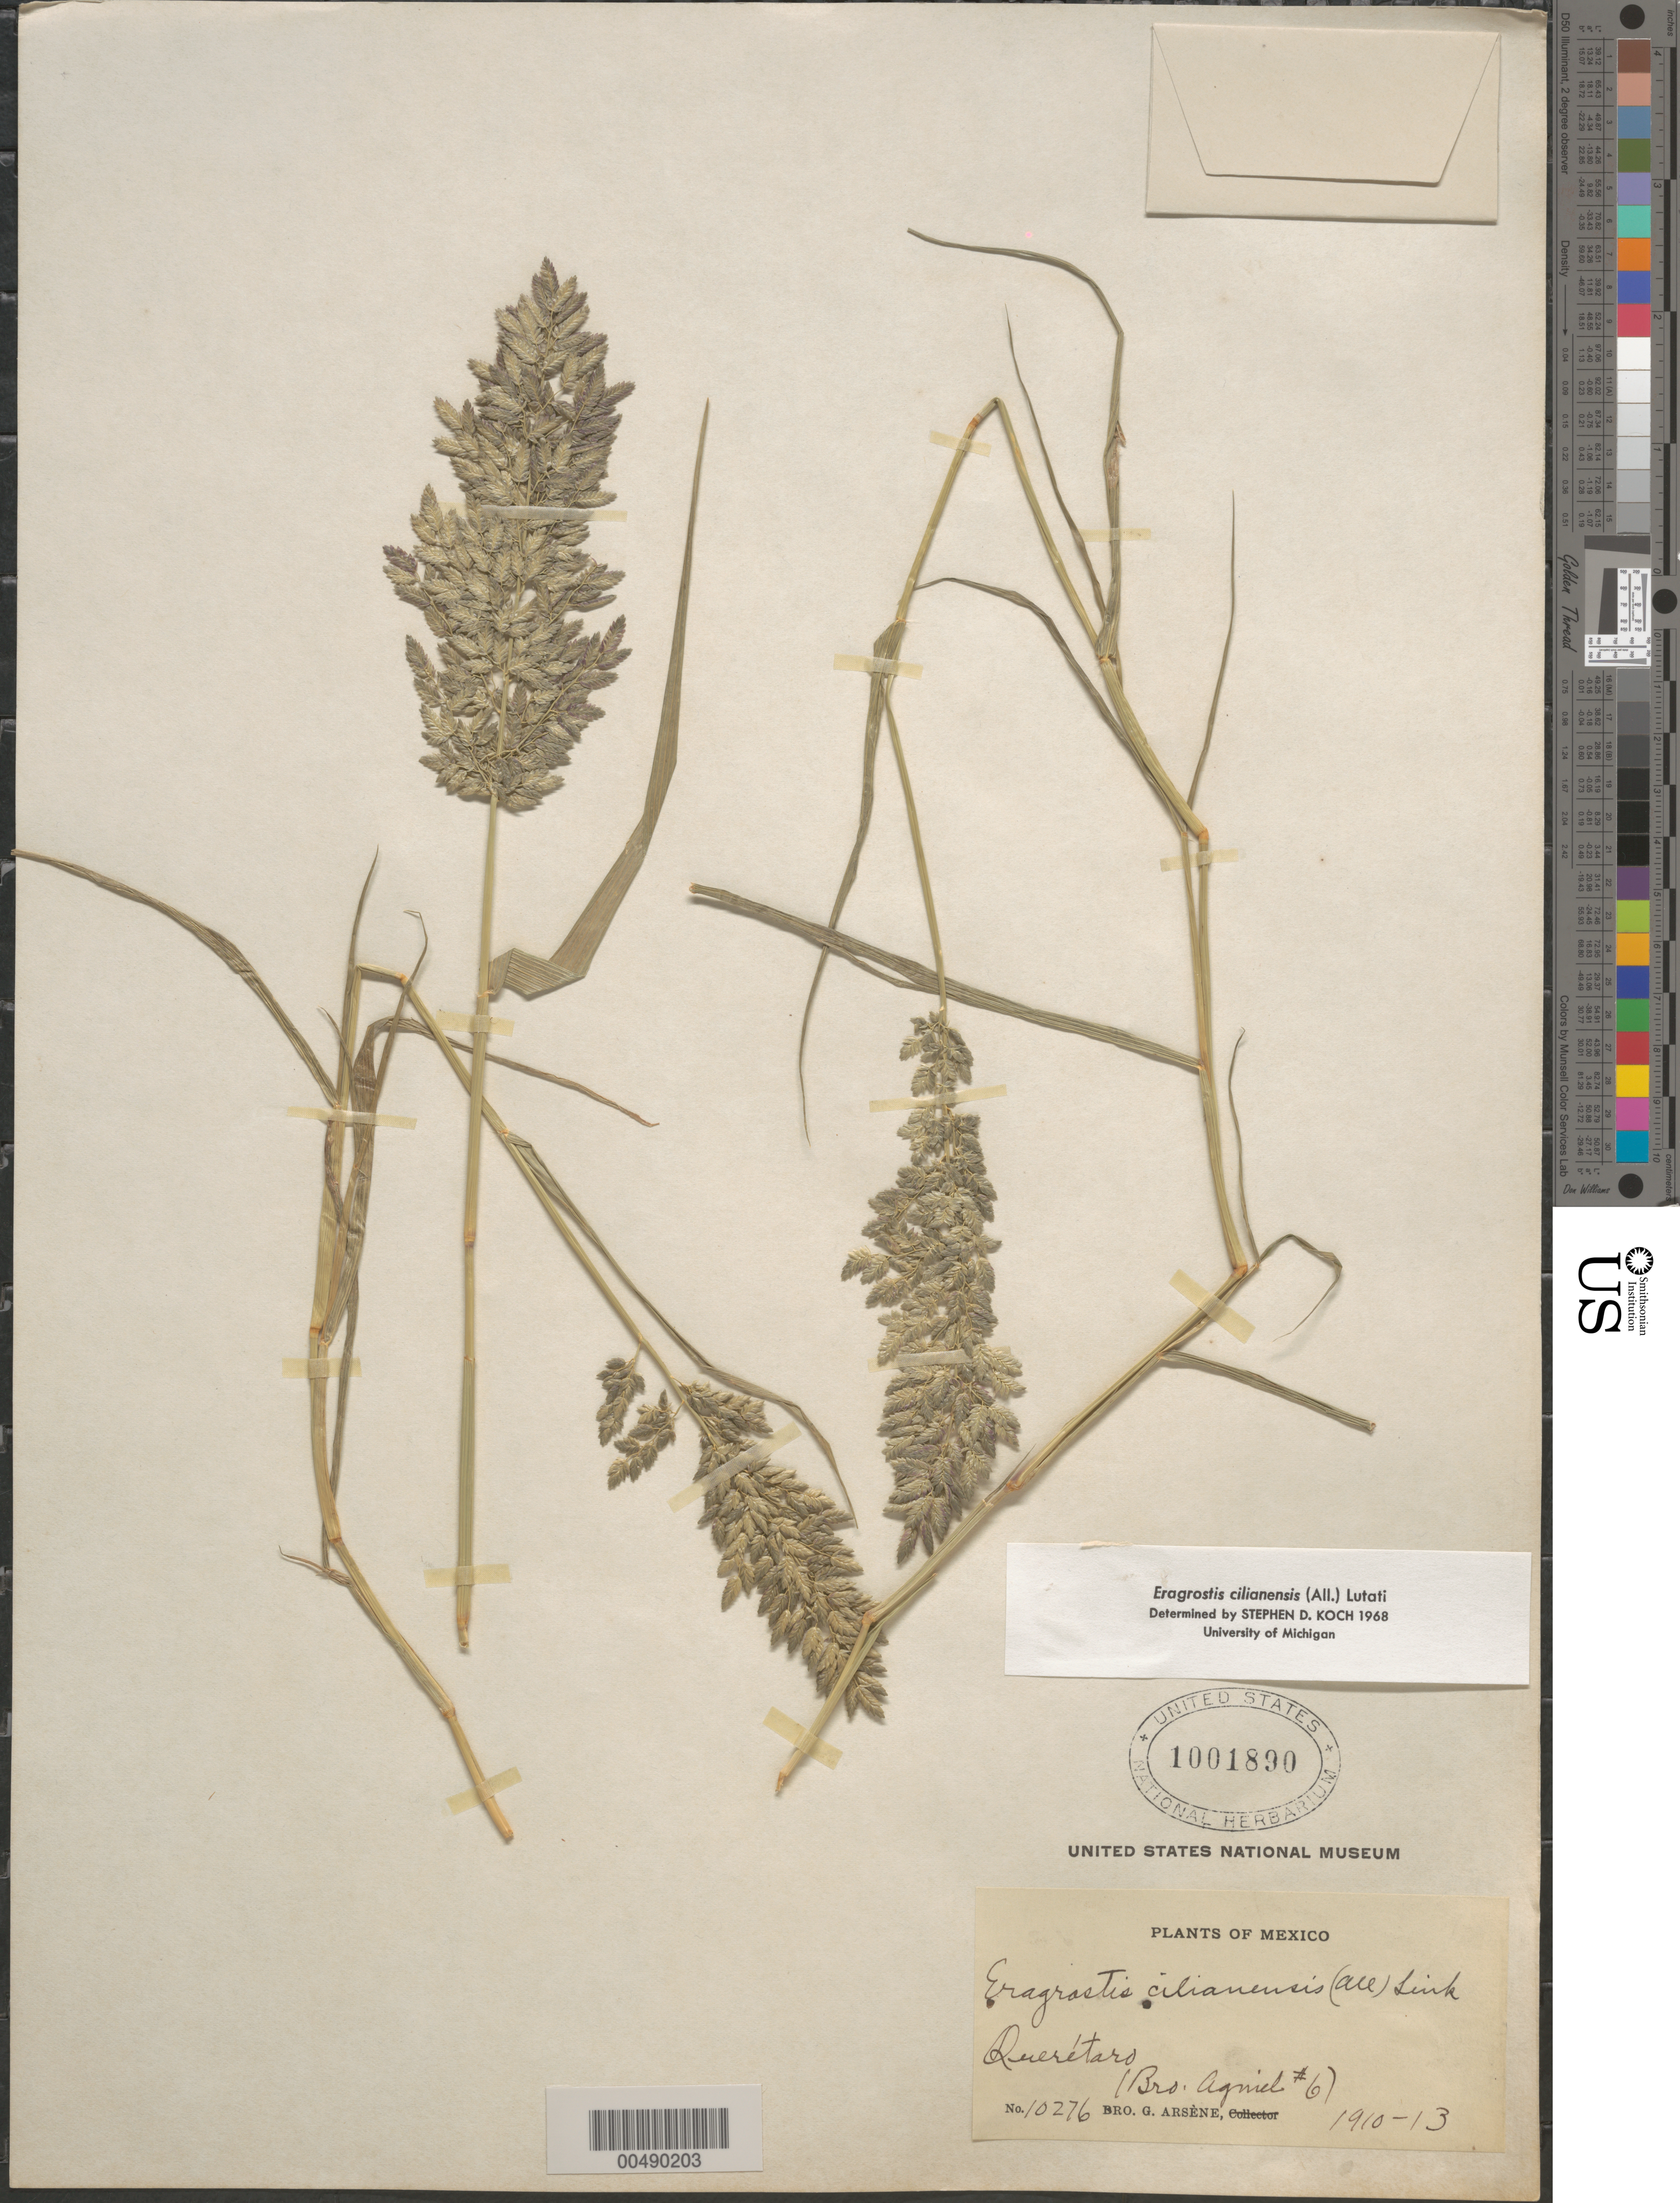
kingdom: Plantae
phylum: Tracheophyta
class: Liliopsida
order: Poales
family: Poaceae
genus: Eragrostis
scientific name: Eragrostis cilianensis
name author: (Bellardi) Vignolo ex Janch.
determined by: Koch, S. D.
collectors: Bro. G. Arsène & Bro. Agniel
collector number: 10276 / 6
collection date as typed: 1910 to 1913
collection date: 1910/1913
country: Mexico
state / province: Querétaro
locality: Querétaro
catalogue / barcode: US 1001890